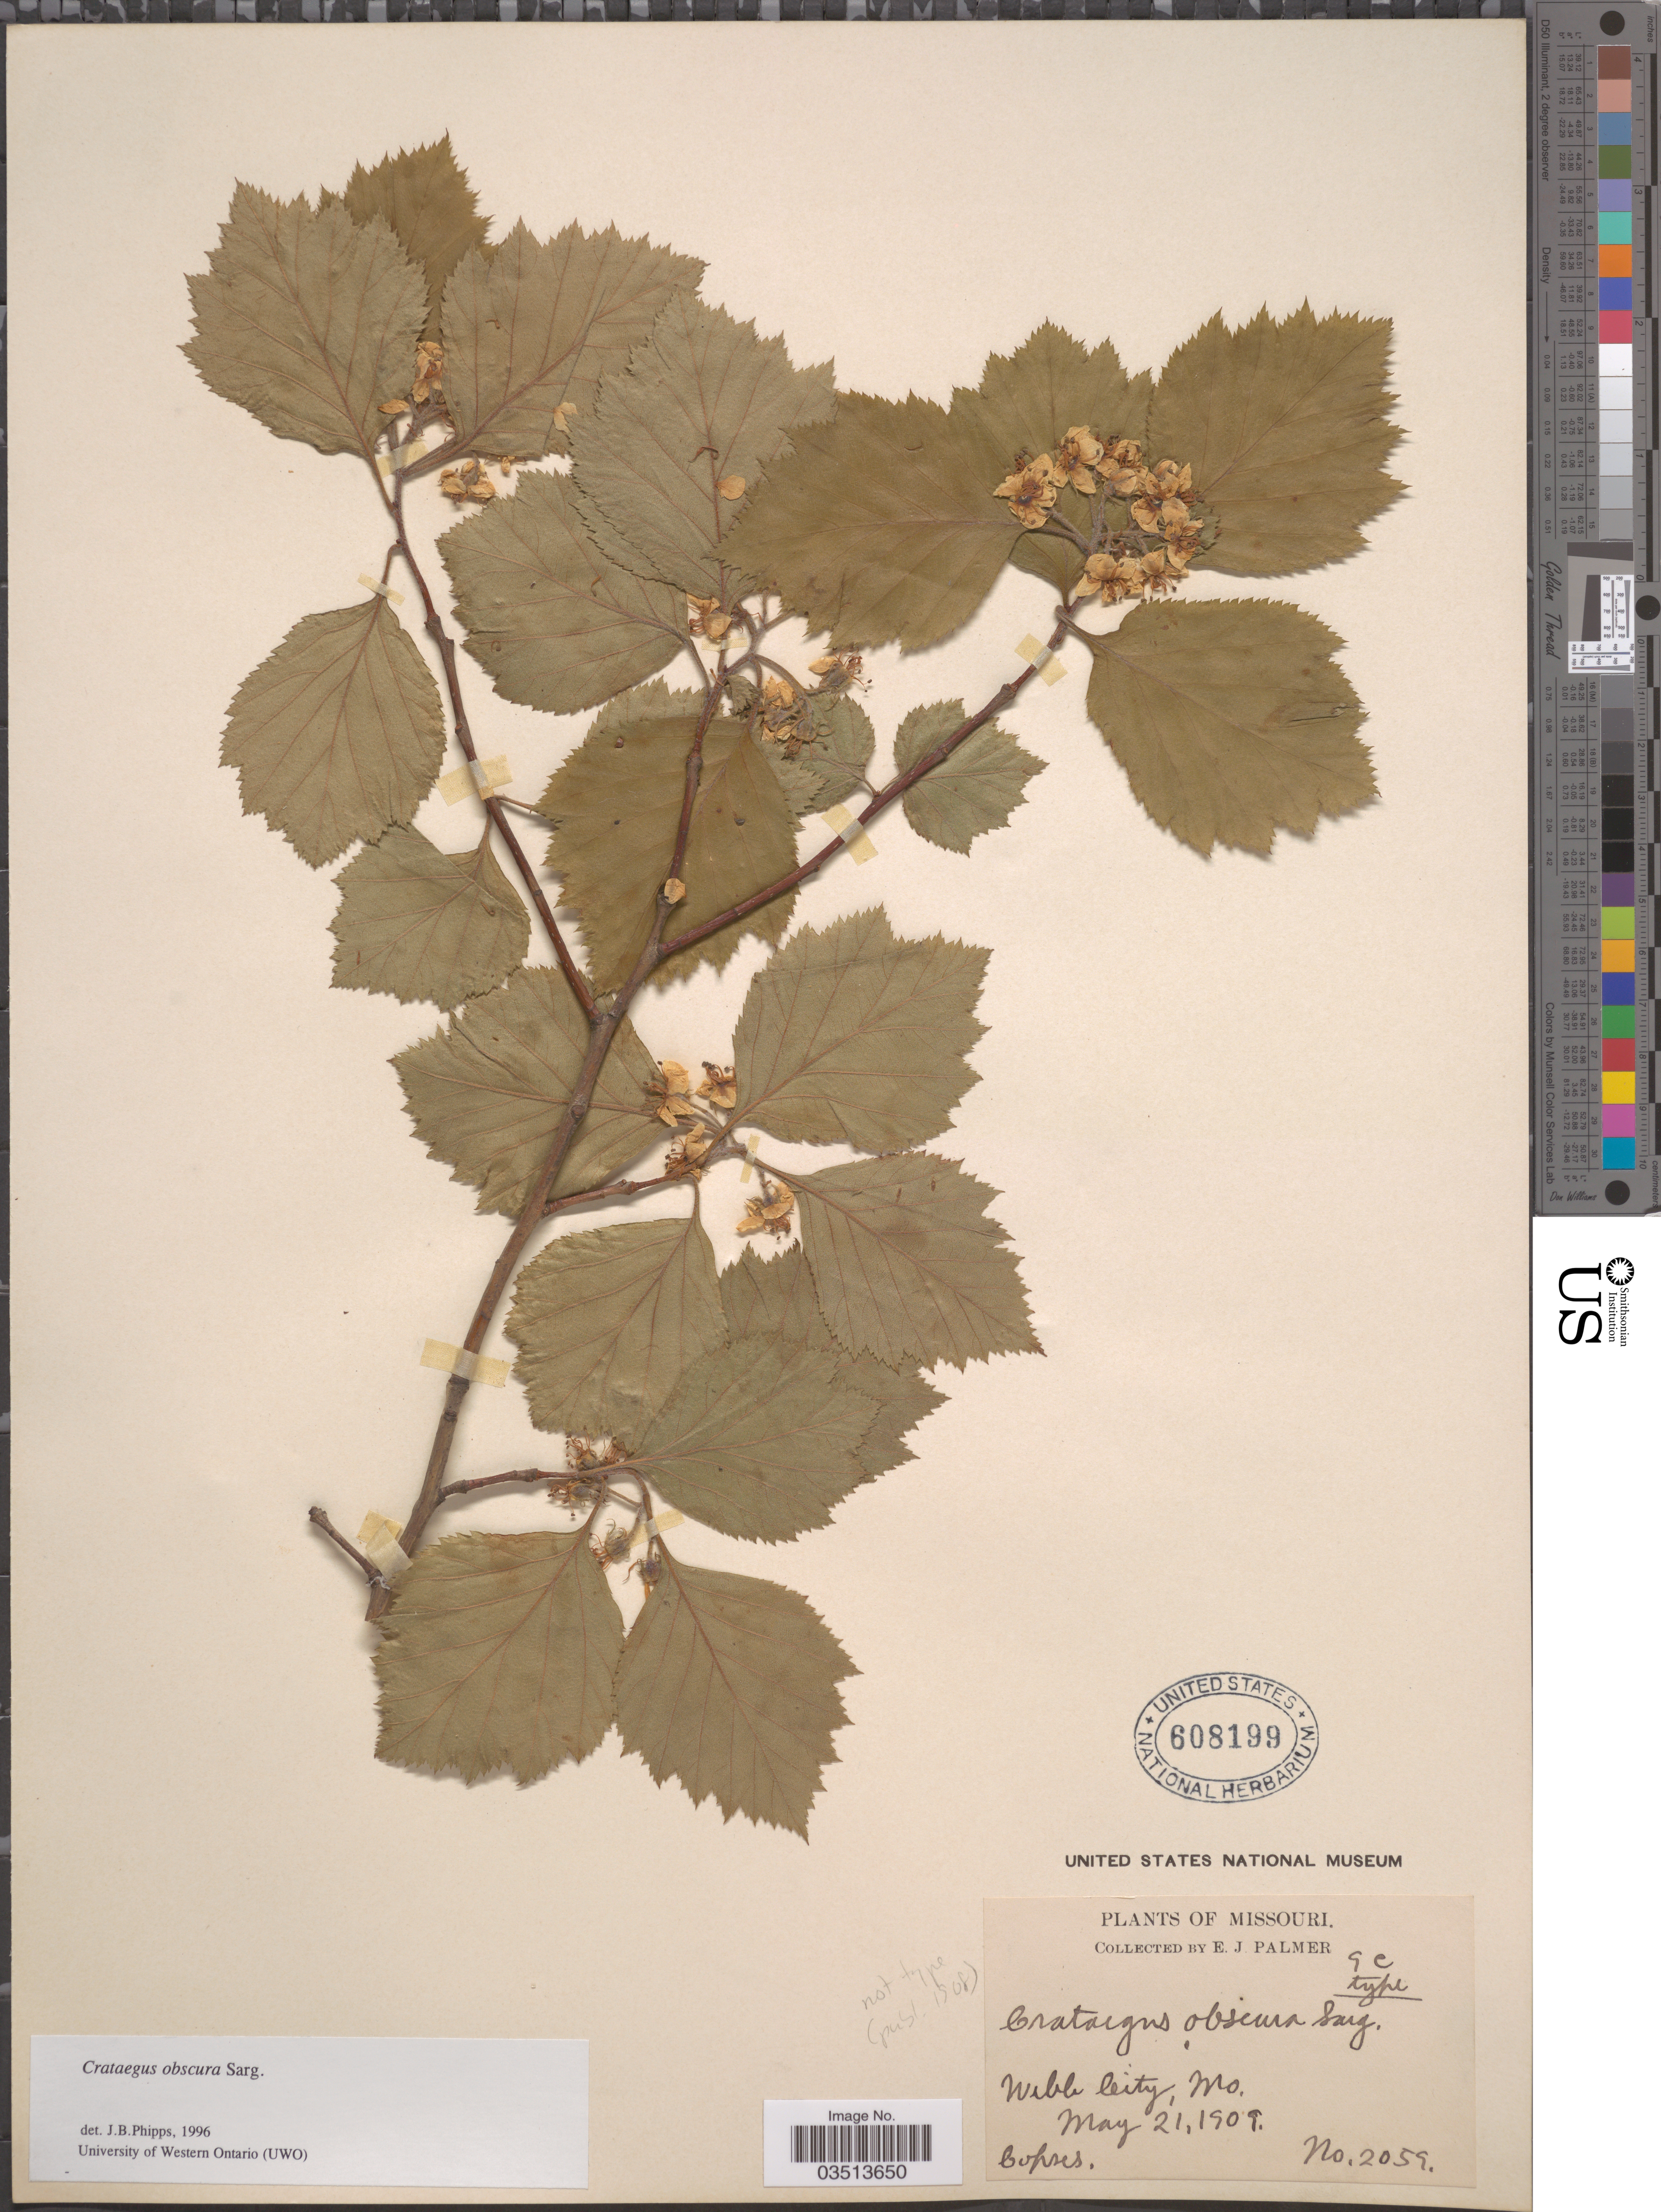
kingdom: Plantae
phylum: Tracheophyta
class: Magnoliopsida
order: Rosales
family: Rosaceae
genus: Crataegus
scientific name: Crataegus calpodendron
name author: (Ehrh.) Medik.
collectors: E. J. Palmer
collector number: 2059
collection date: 1909-05-21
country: United States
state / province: Missouri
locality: Webb City.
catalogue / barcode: US 608199